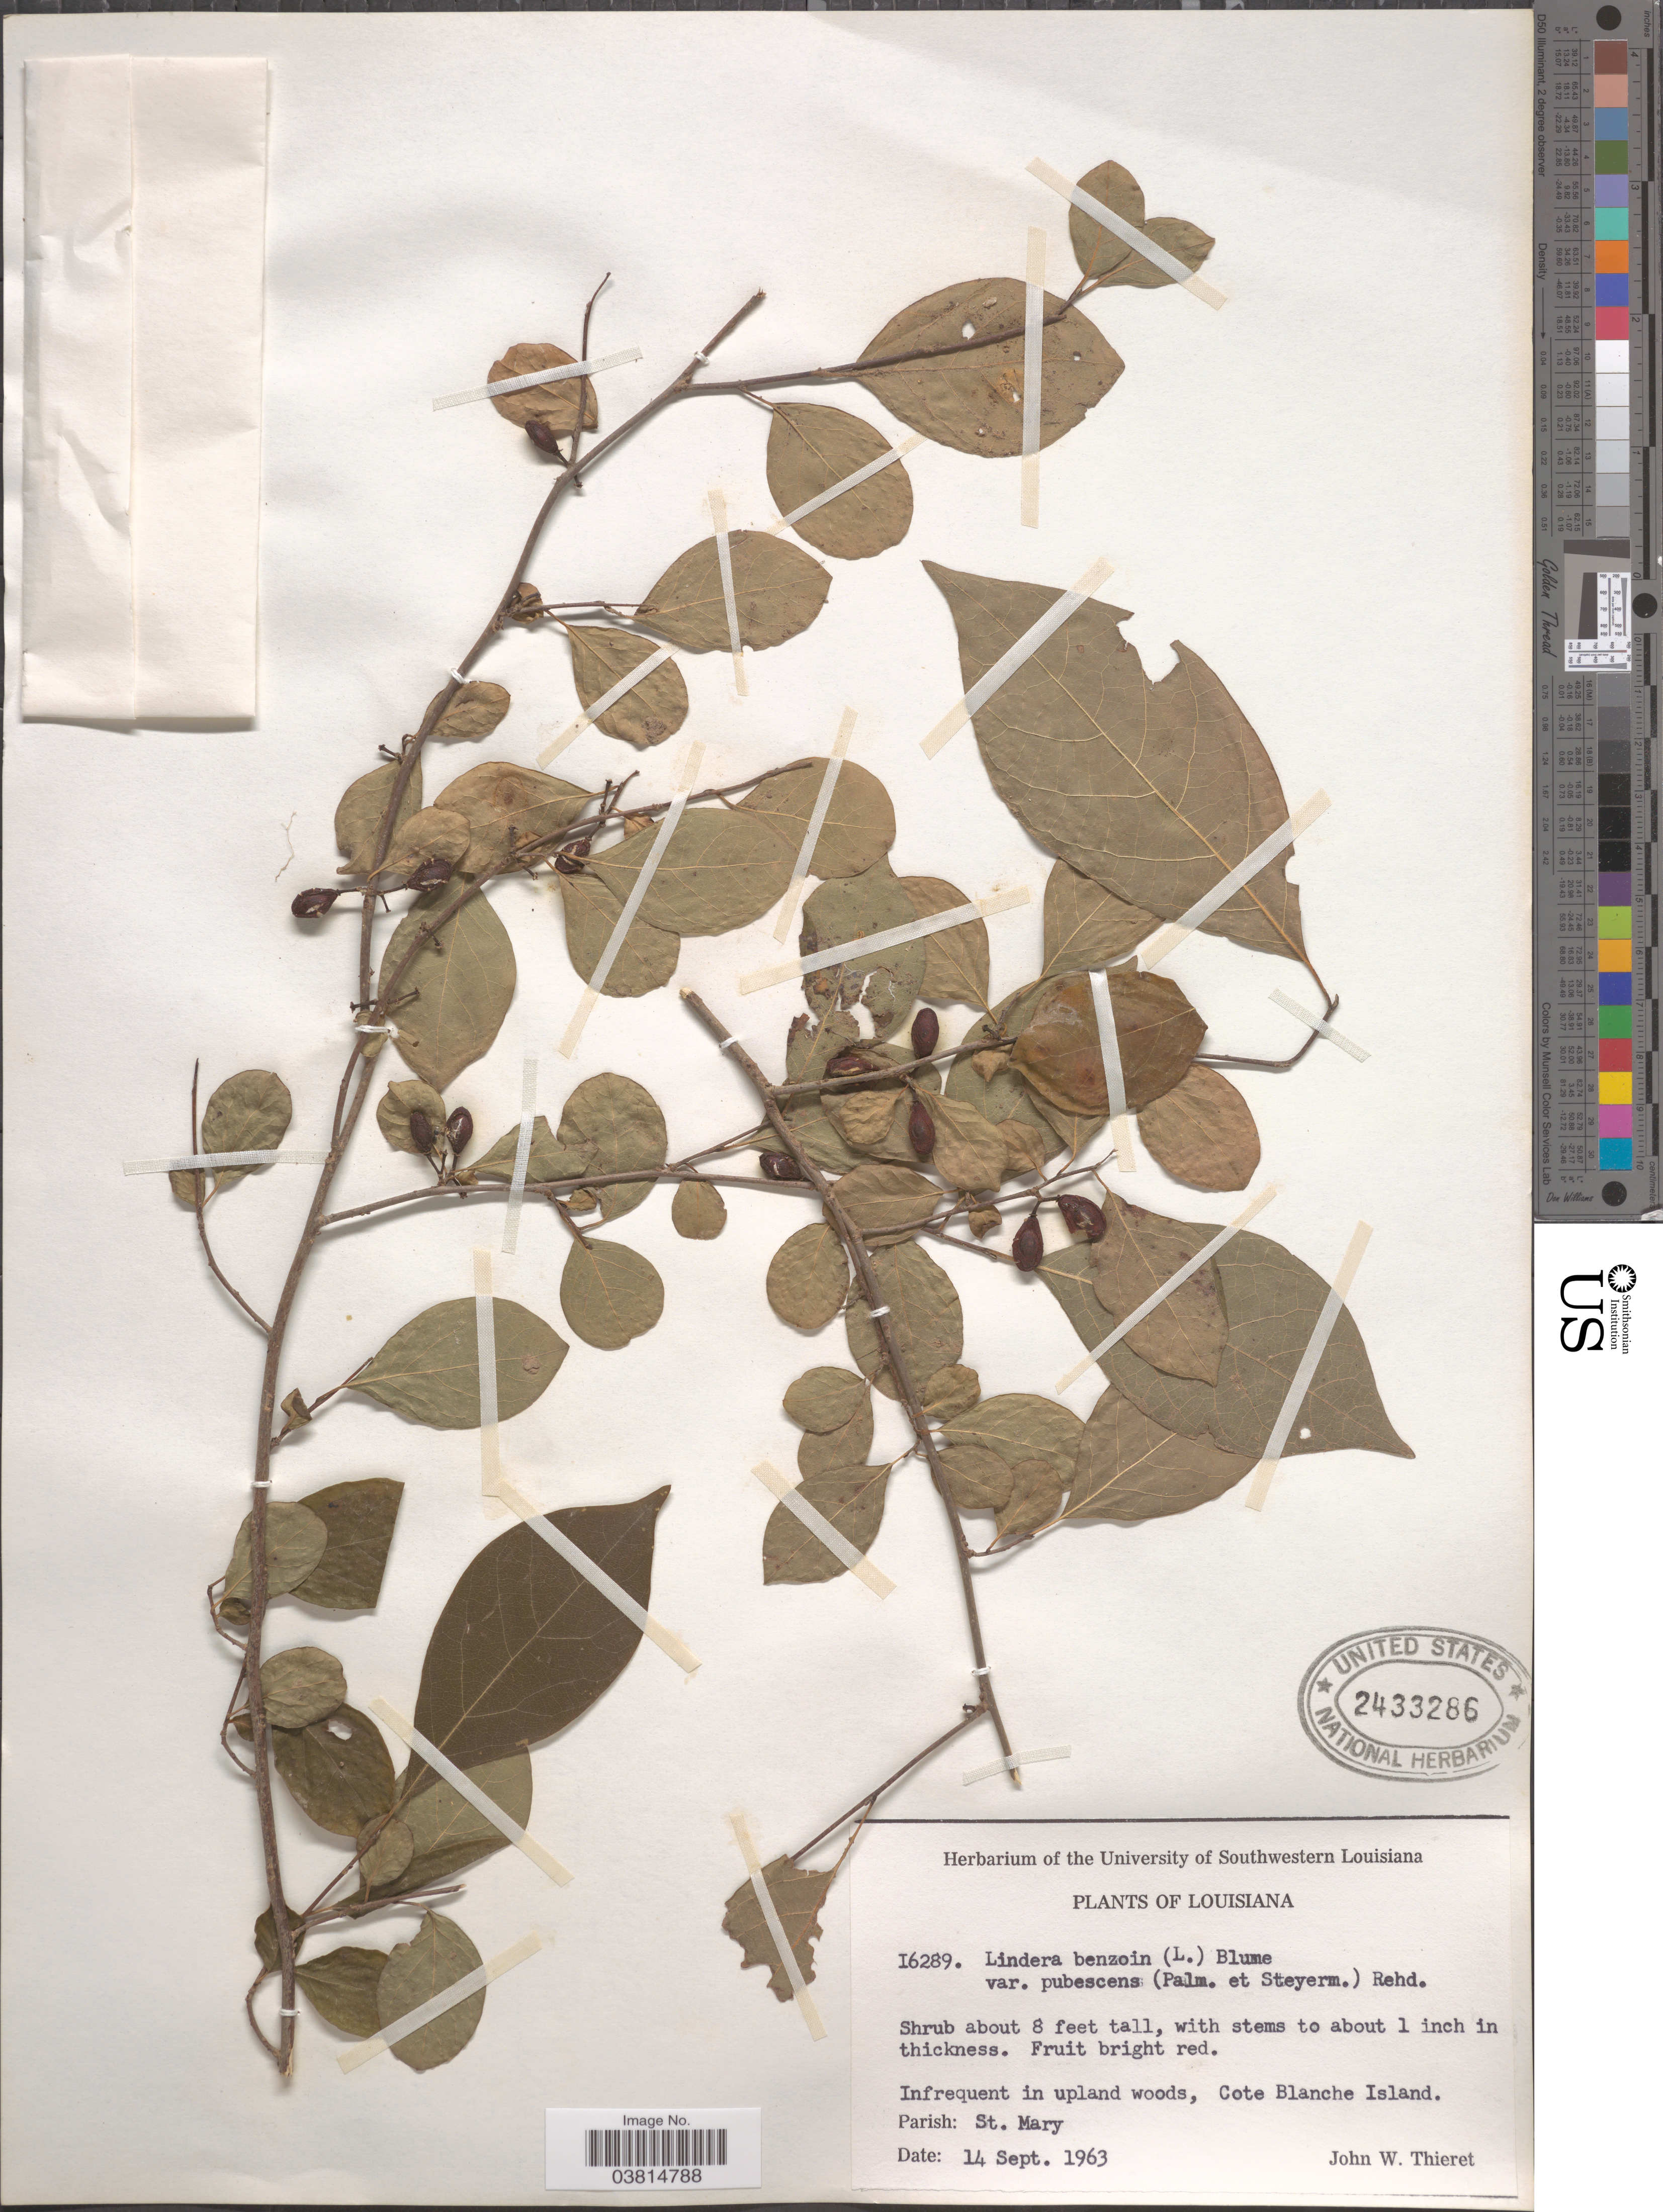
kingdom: Plantae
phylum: Tracheophyta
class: Magnoliopsida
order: Laurales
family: Lauraceae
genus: Lindera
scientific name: Lindera benzoin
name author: (L.) Blume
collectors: J. W. Thieret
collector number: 16289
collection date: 1963-09-14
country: United States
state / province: Louisiana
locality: Cote Blanche Island. Parish: St. Mary.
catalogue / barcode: US 2433286